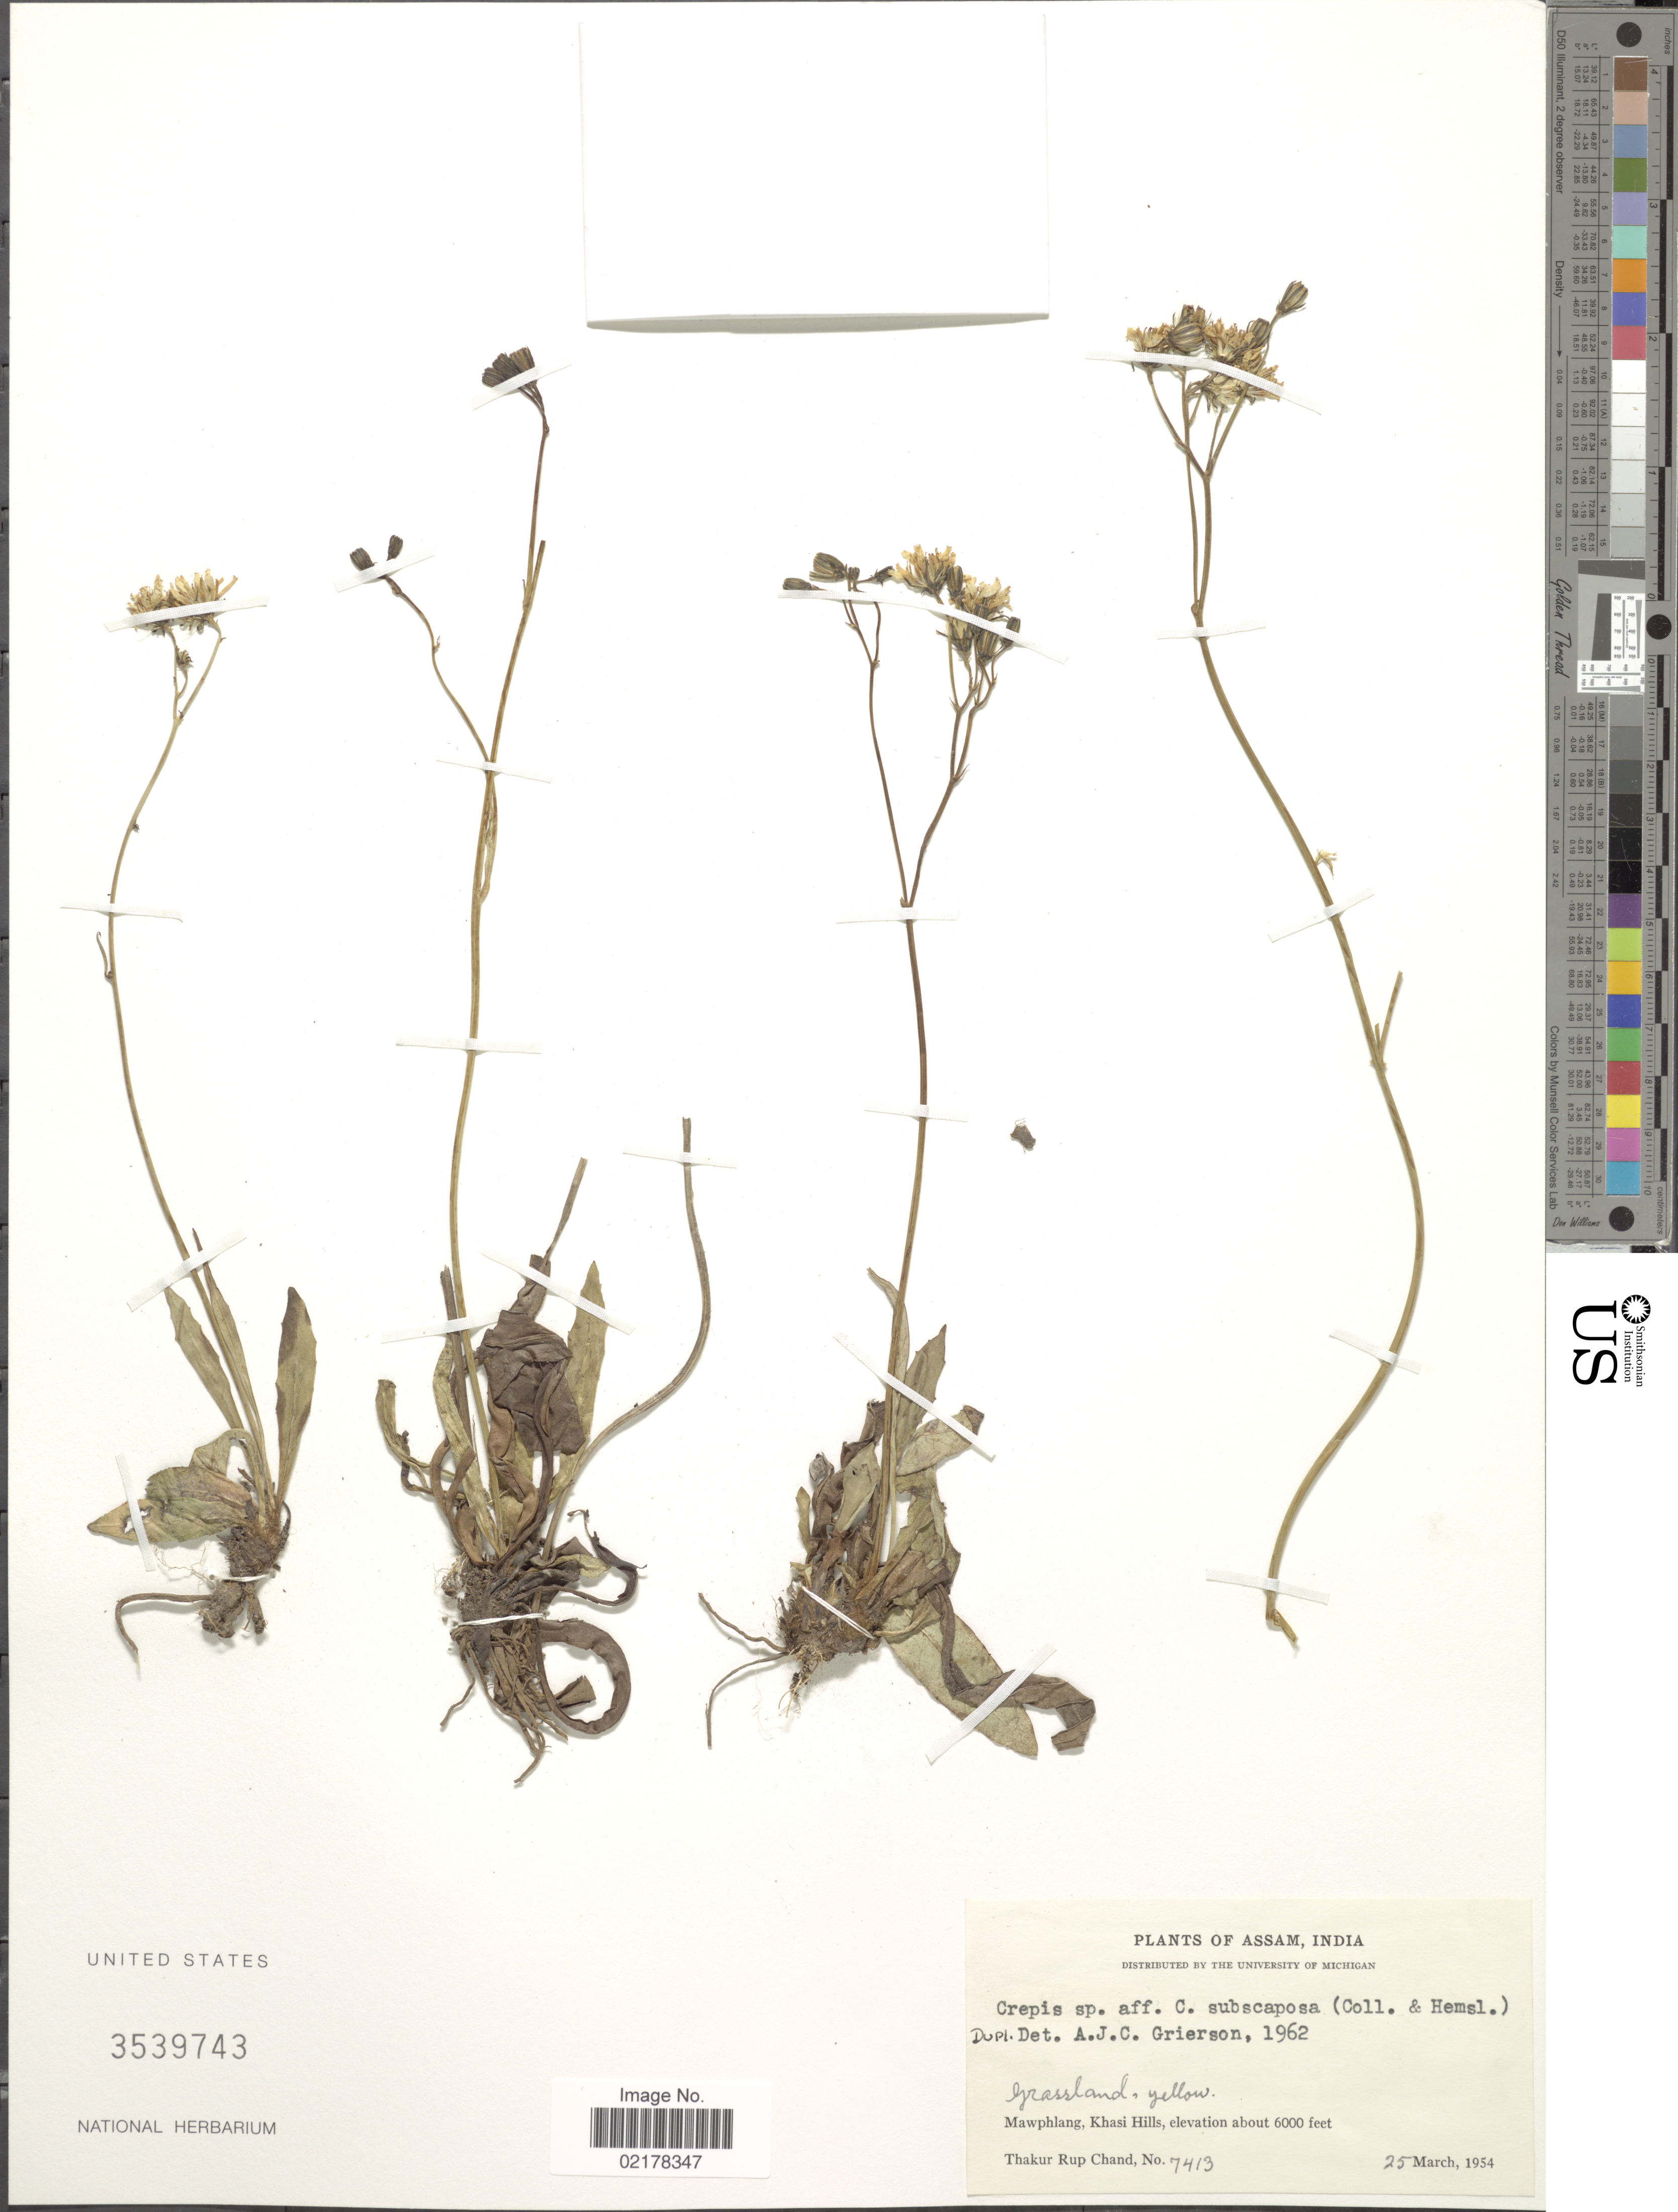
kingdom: Plantae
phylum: Tracheophyta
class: Magnoliopsida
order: Asterales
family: Asteraceae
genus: Crepis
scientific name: Crepis sp.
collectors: T. R. Chand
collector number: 7413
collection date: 1954-03-25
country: India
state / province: Meghalaya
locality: Assam, Mawphlang, Khasi Hills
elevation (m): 1829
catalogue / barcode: US 3539743